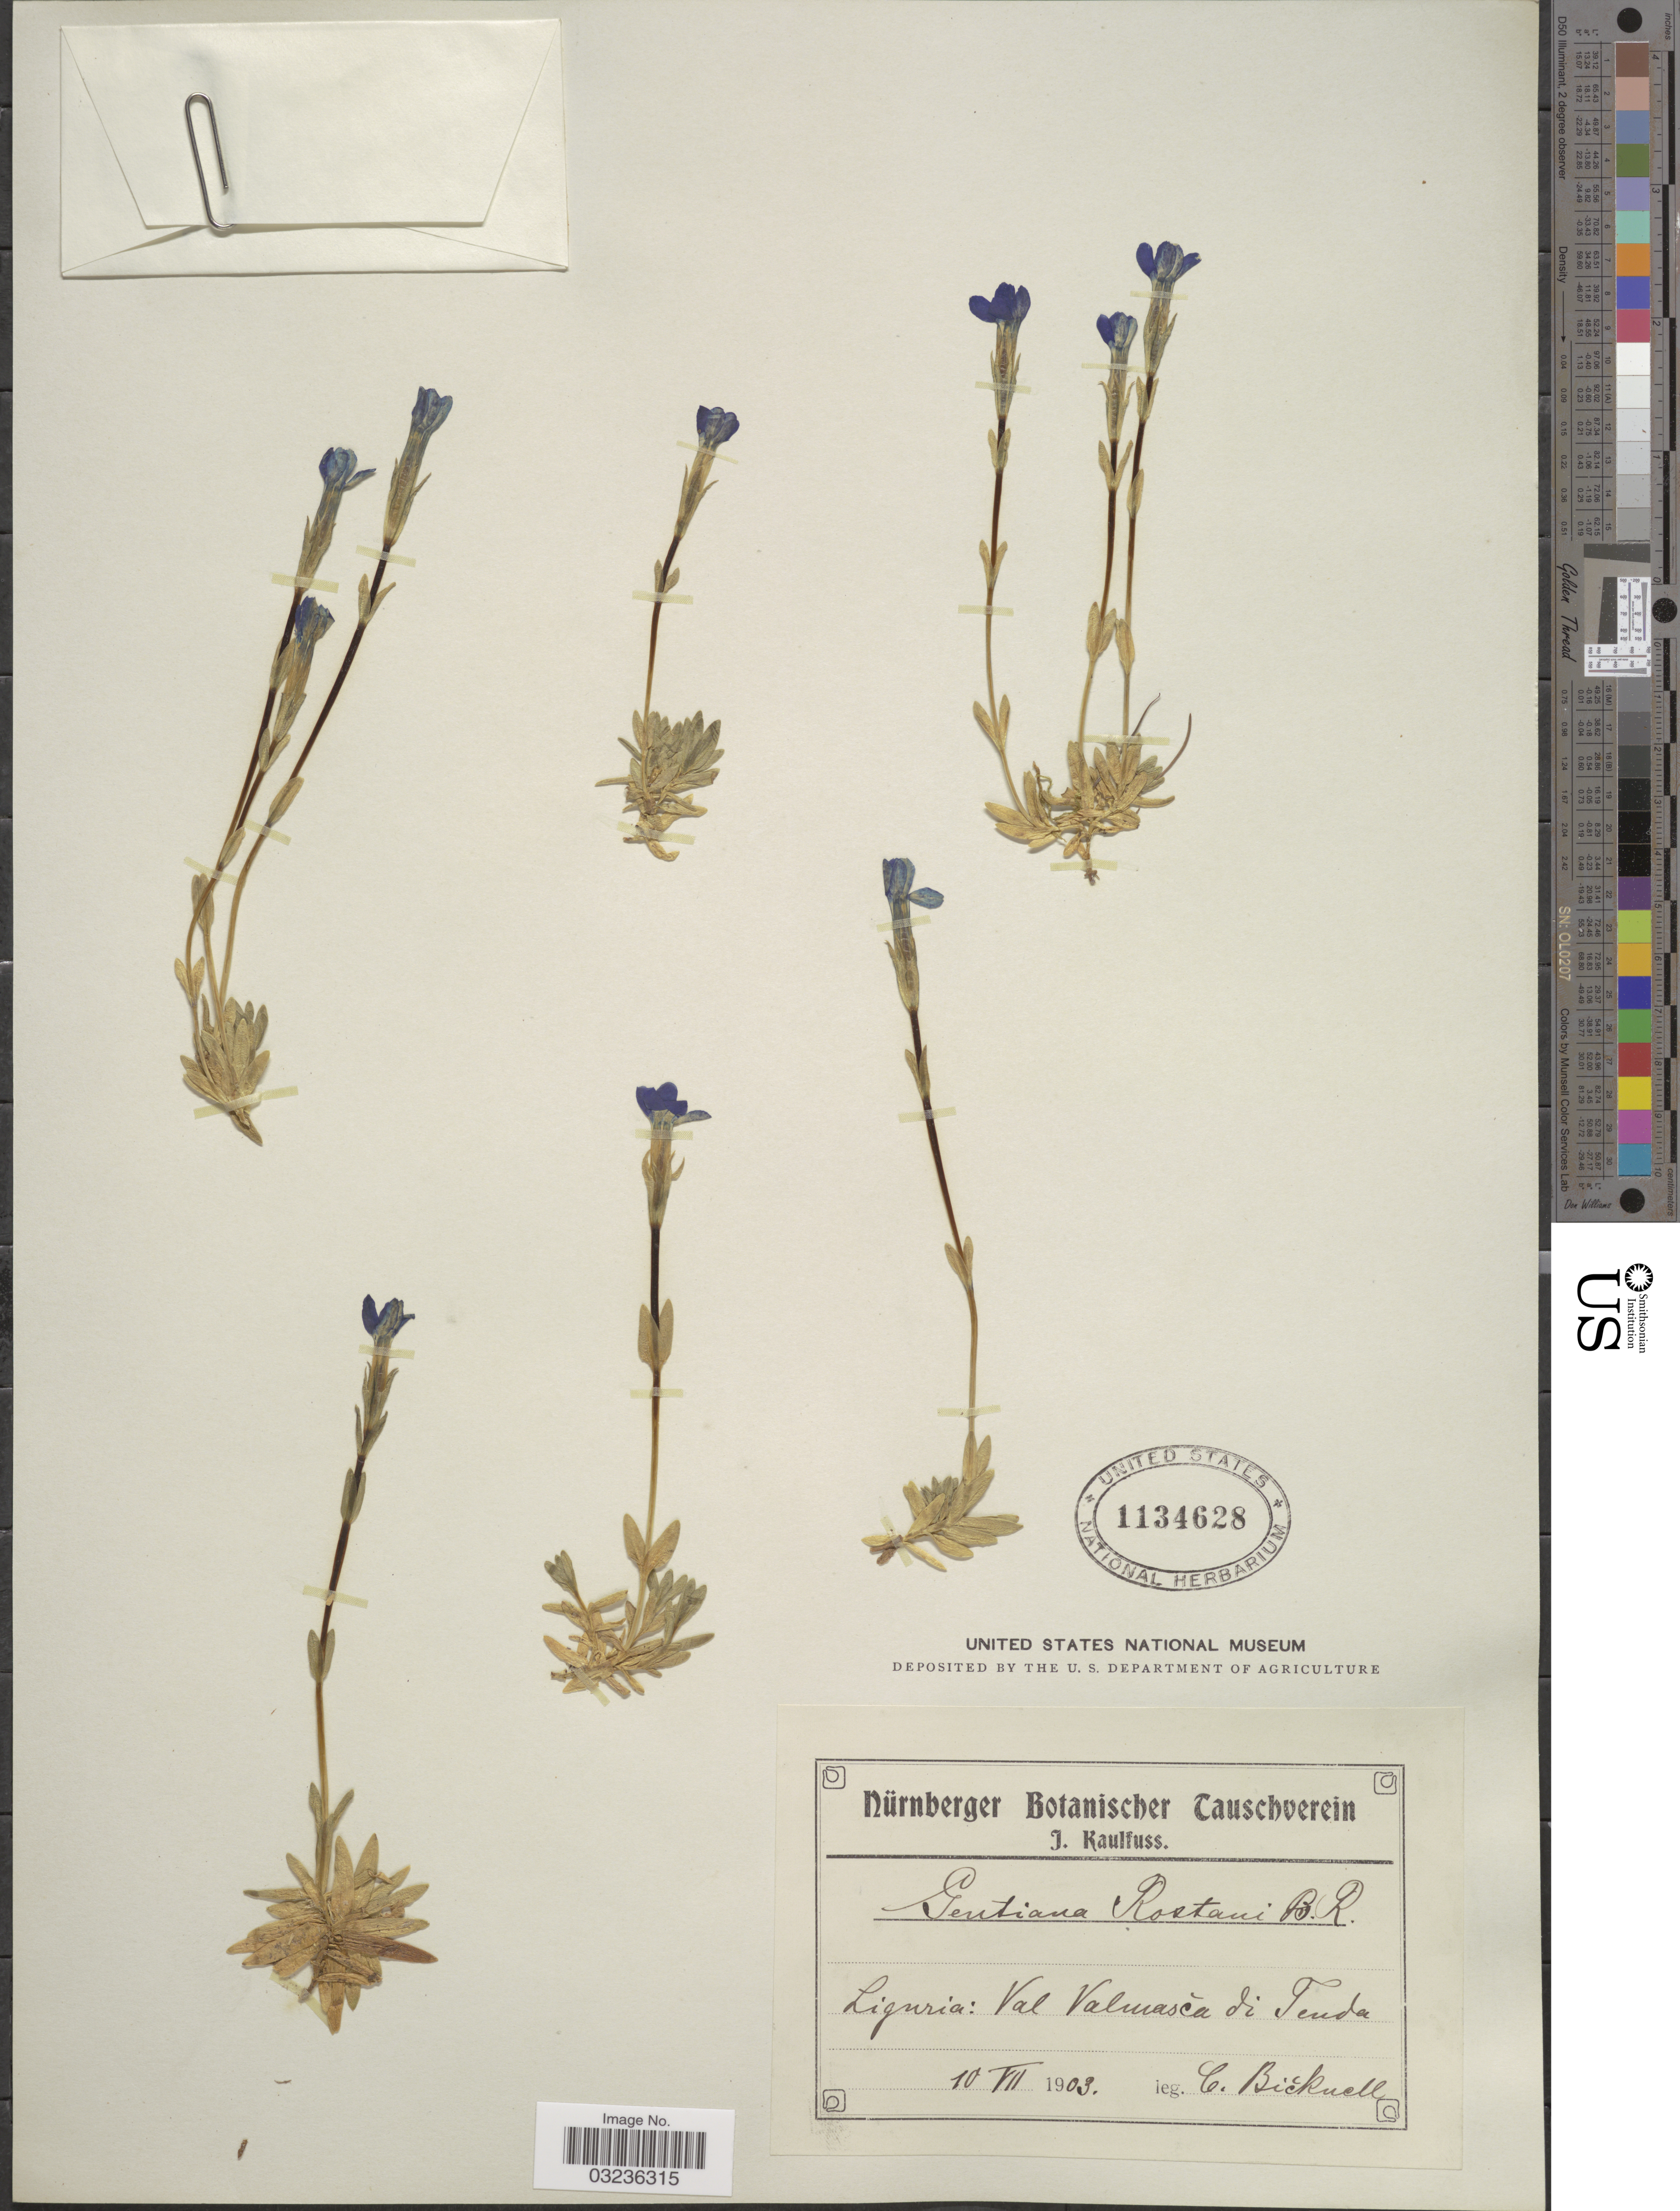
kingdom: Plantae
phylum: Tracheophyta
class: Magnoliopsida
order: Gentianales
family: Gentianaceae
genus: Gentiana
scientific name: Gentiana rostanii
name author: Reut. ex Verl.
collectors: C. Bicknell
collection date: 1903-07-10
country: Italy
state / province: Liguria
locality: Val Valmasca di Tenda.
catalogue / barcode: US 1134628